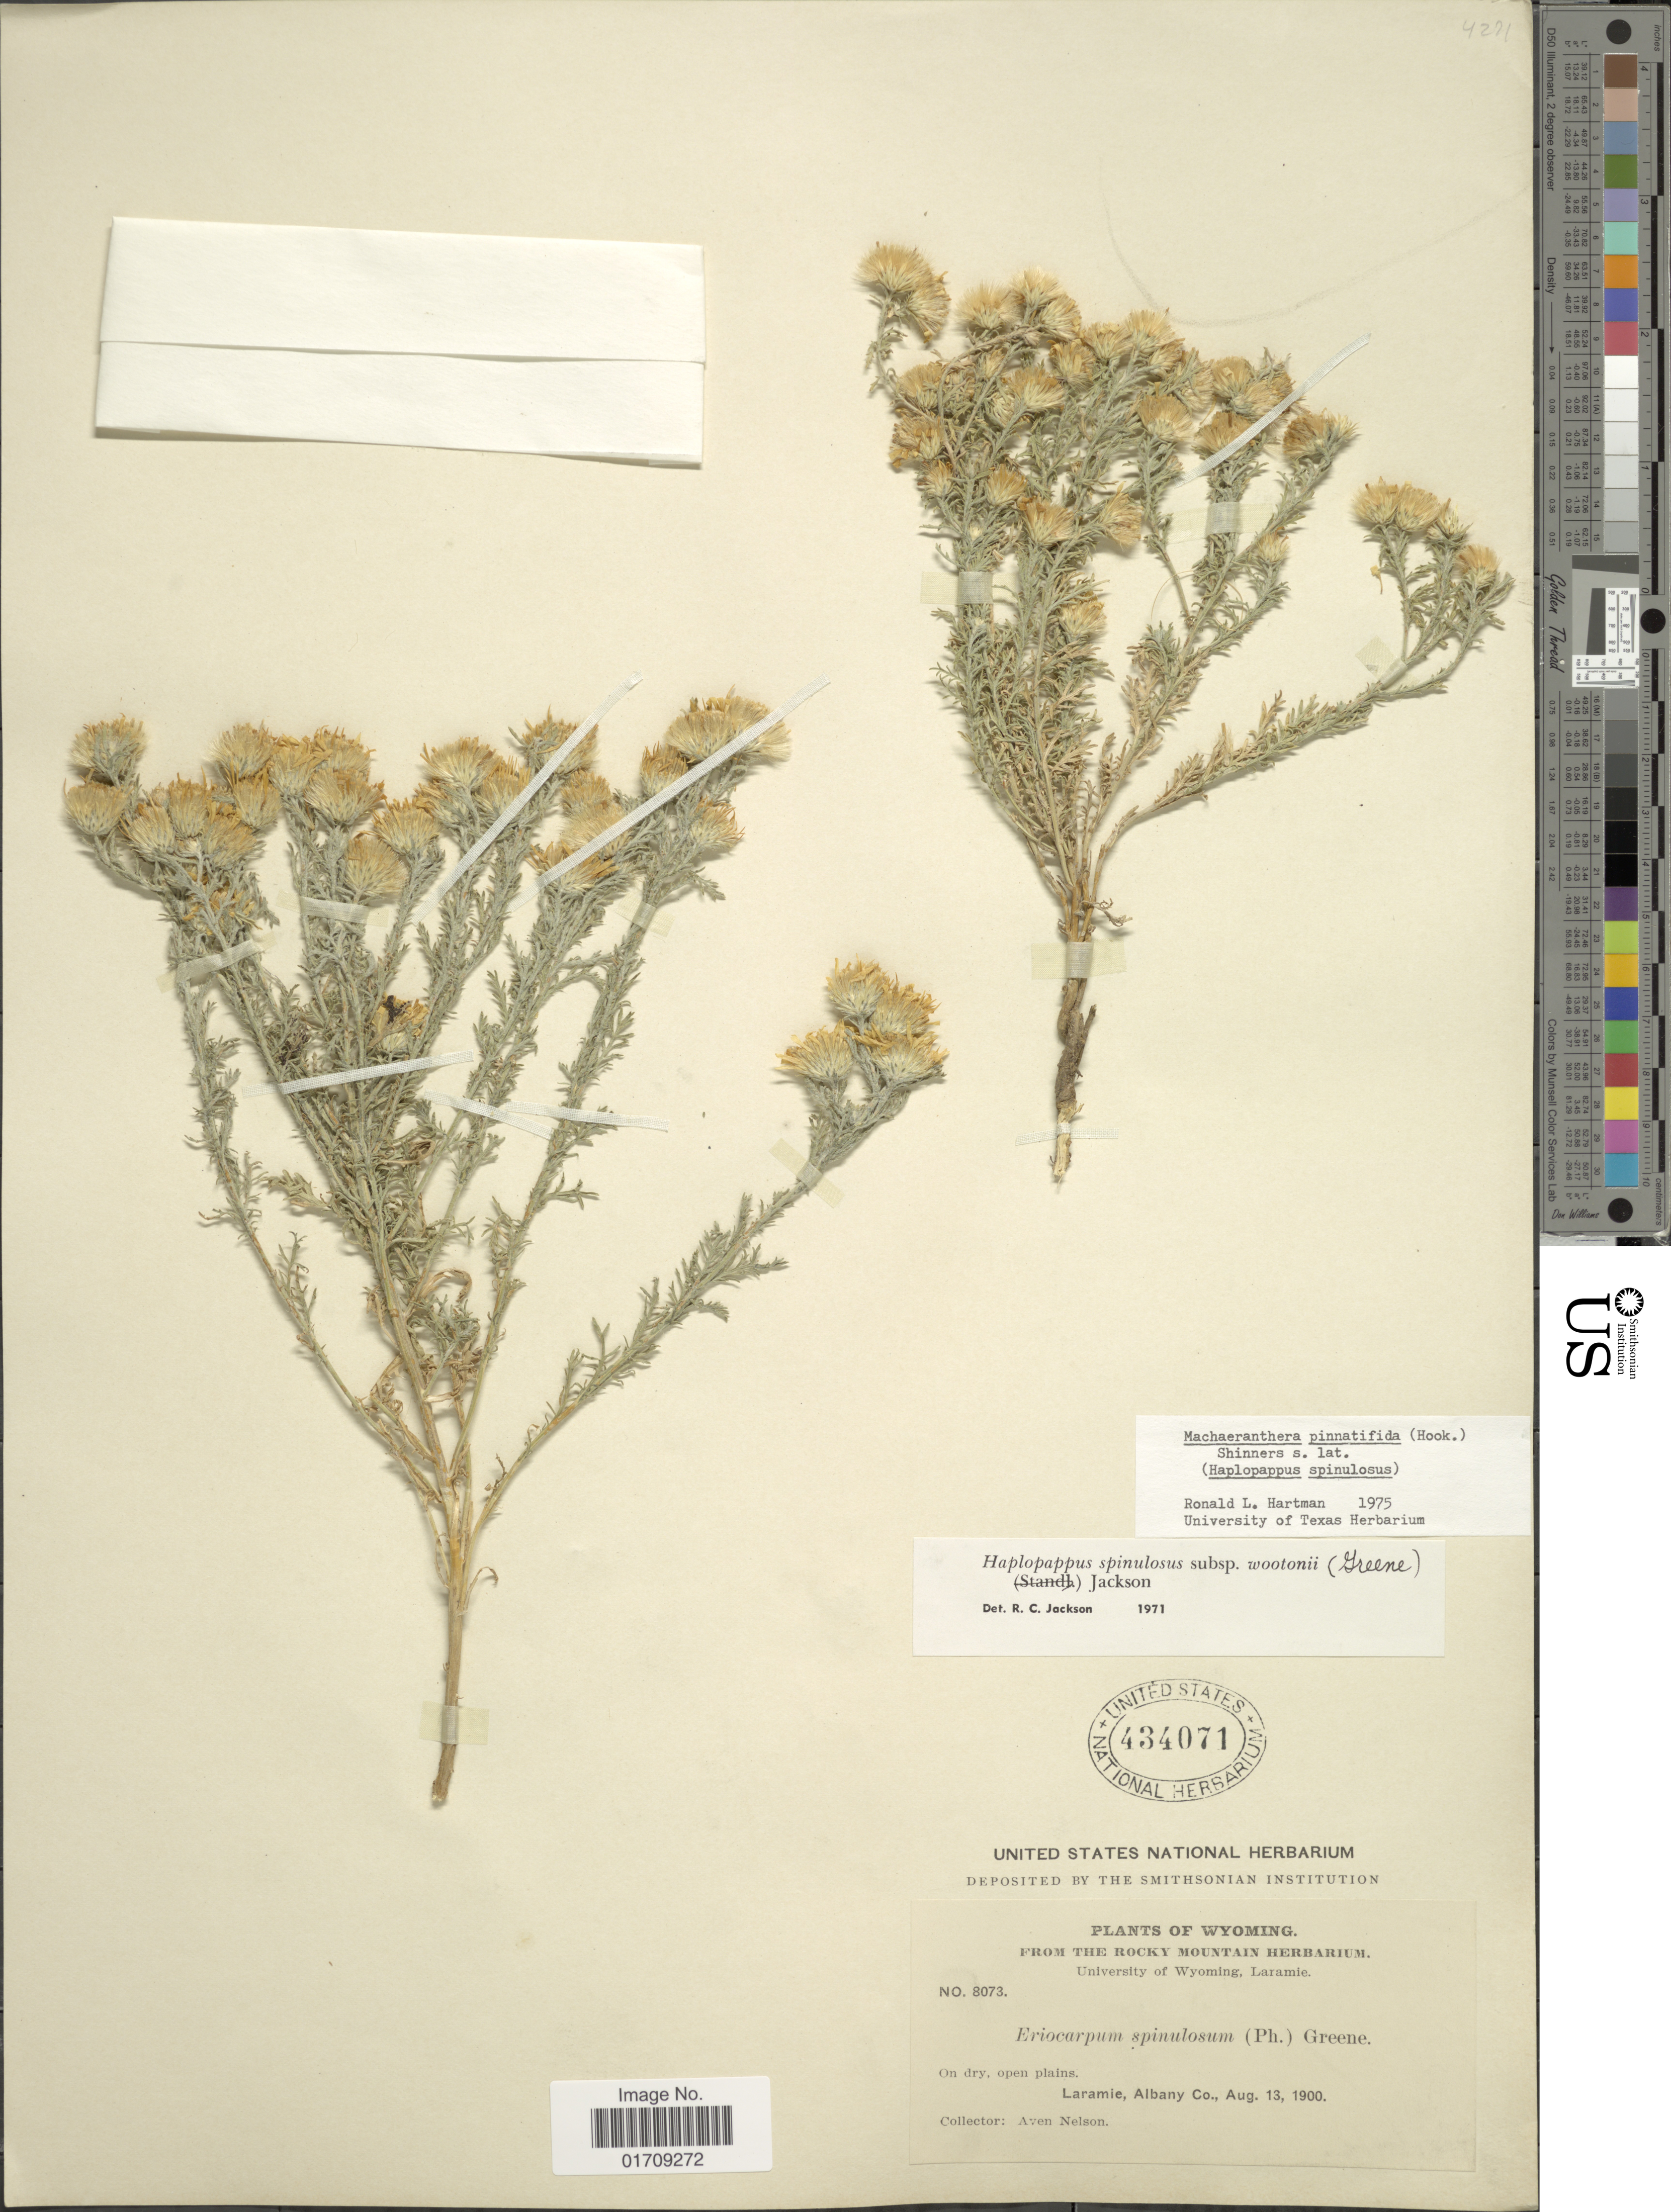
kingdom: Plantae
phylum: Tracheophyta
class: Magnoliopsida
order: Asterales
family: Asteraceae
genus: Machaeranthera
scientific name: Machaeranthera pinnatifida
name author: (Hook.) Shinners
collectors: A. Nelson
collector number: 8073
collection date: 1900-08-13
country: United States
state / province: Wyoming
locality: Laramie, Albany Co.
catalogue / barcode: US 434071